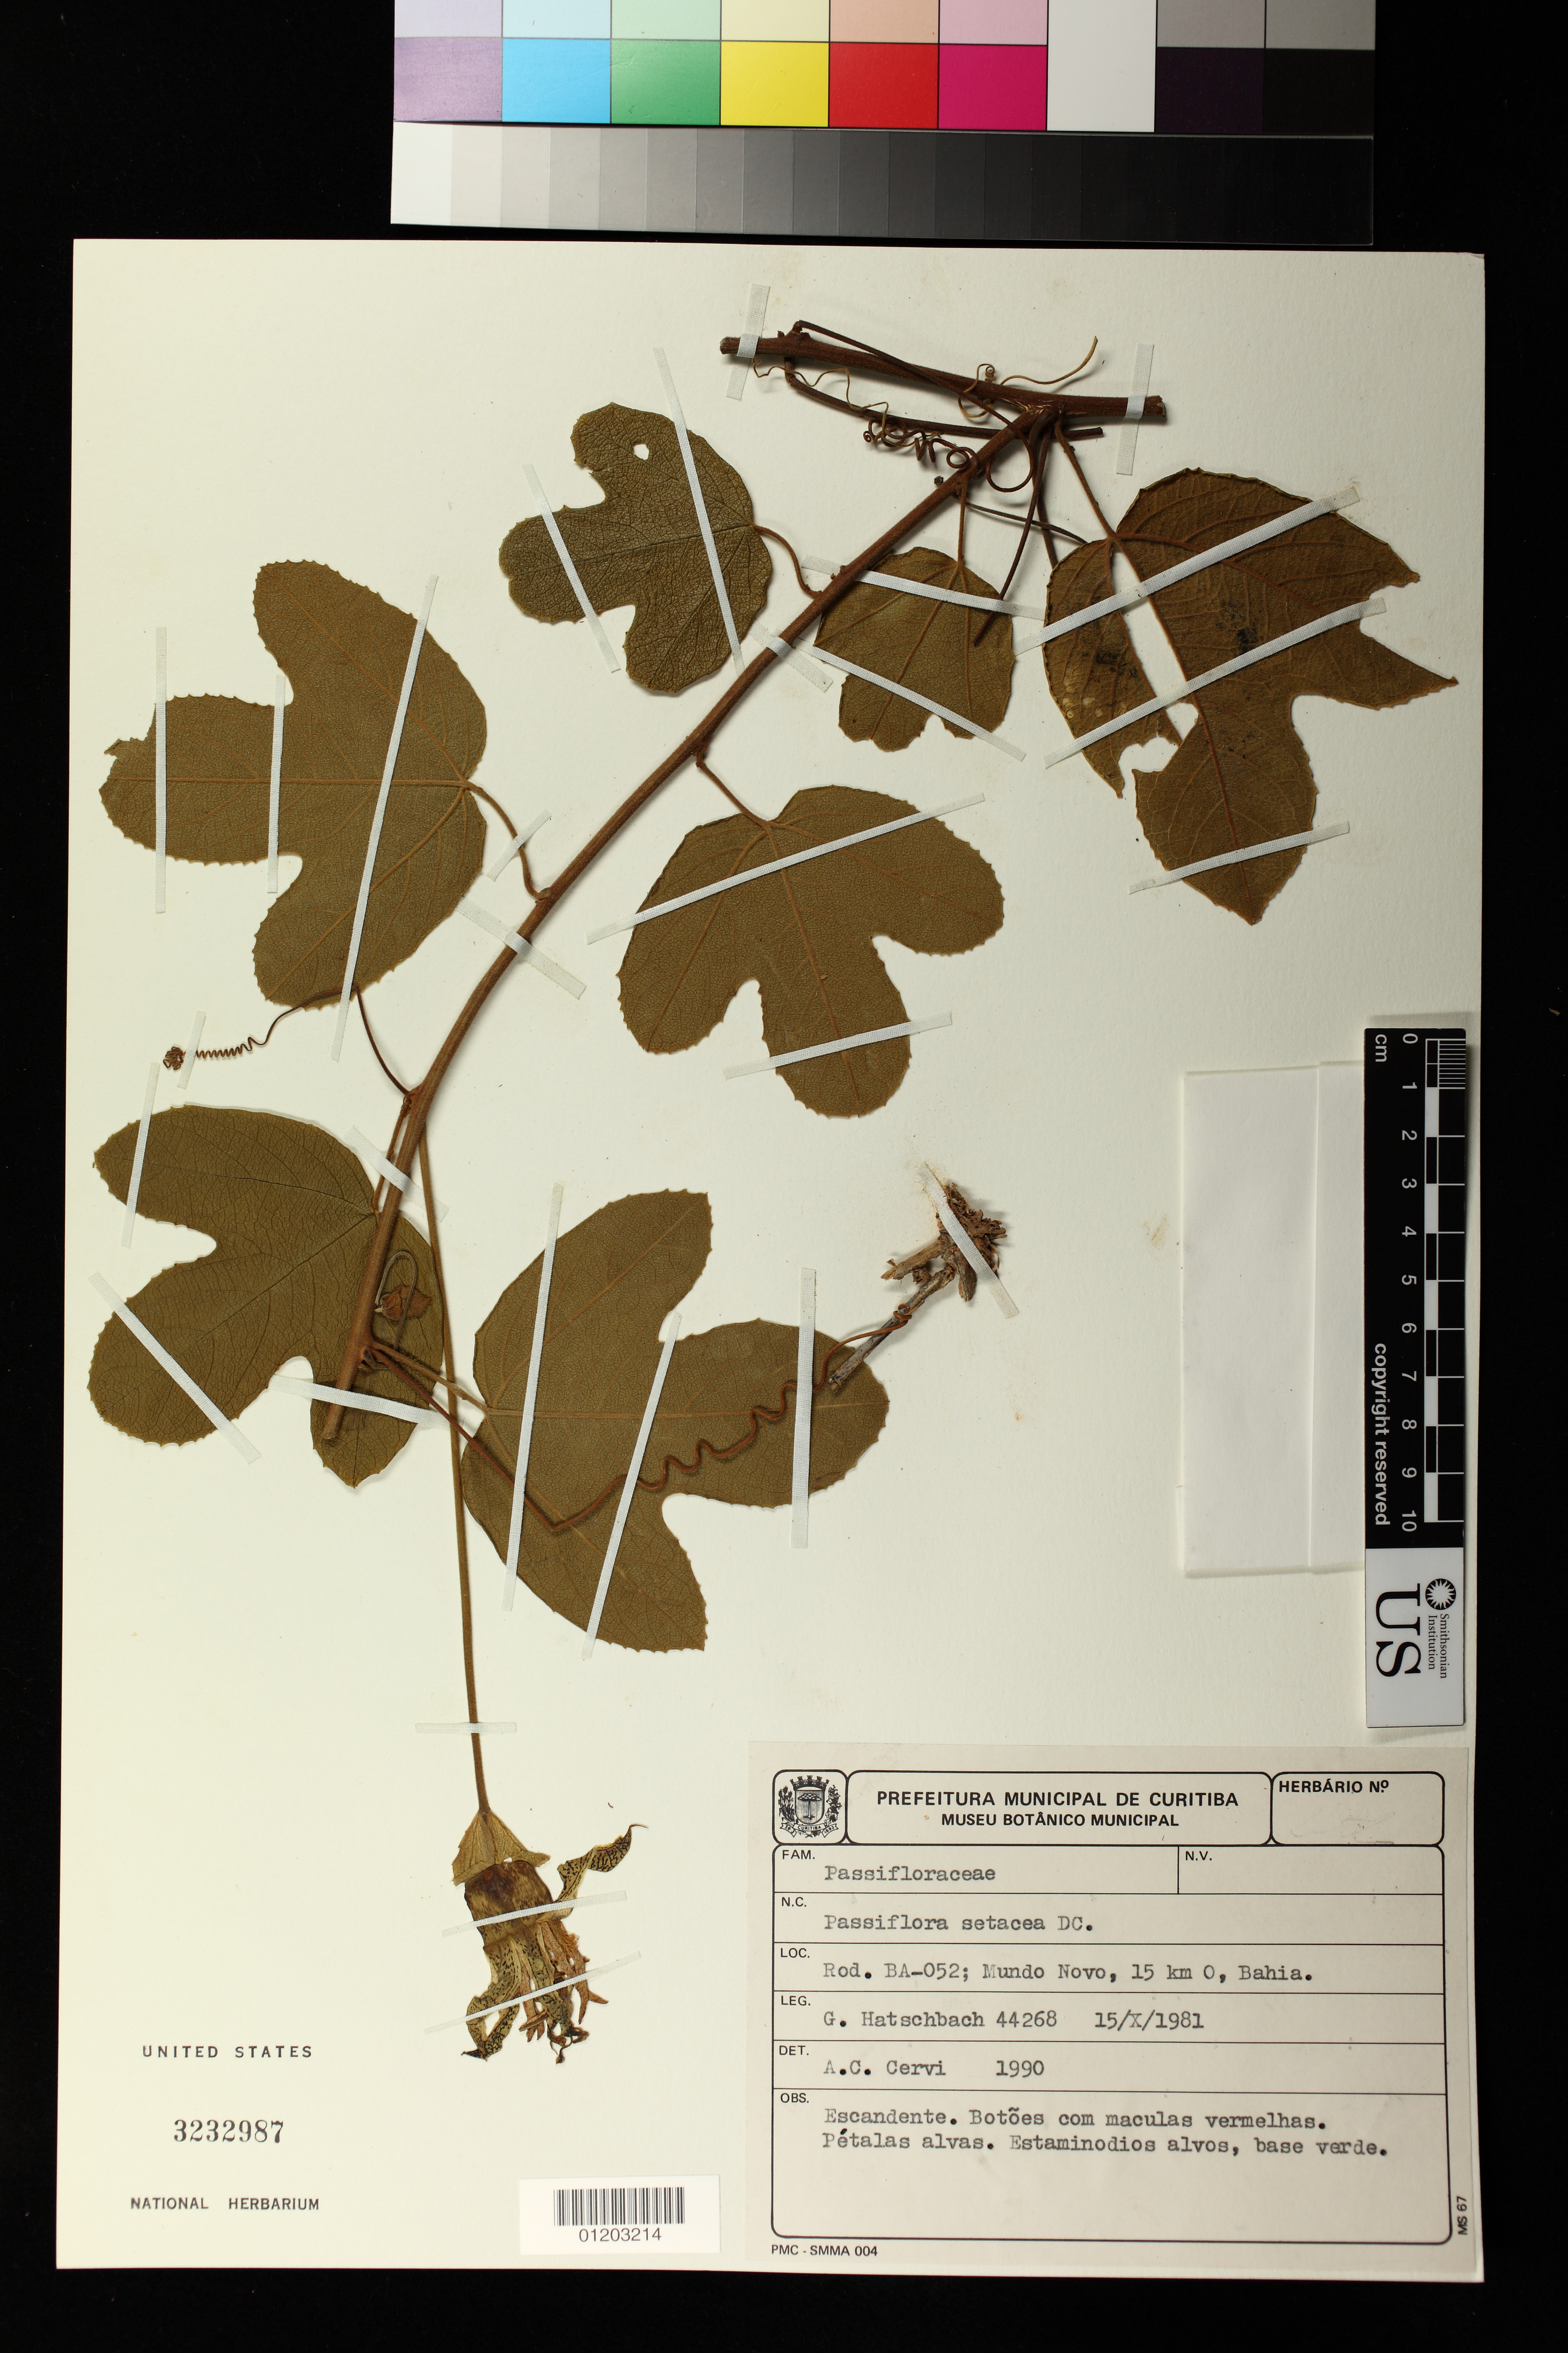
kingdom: Plantae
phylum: Tracheophyta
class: Magnoliopsida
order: Malpighiales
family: Passifloraceae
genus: Passiflora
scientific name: Passiflora setacea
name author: DC.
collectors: G. Hatschbach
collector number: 44268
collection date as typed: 15 Oct 1981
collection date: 1981-10-15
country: Brazil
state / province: Bahia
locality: Rod. BA-052; Mundo Novo, 15 km O. Bahia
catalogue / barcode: US 3232987